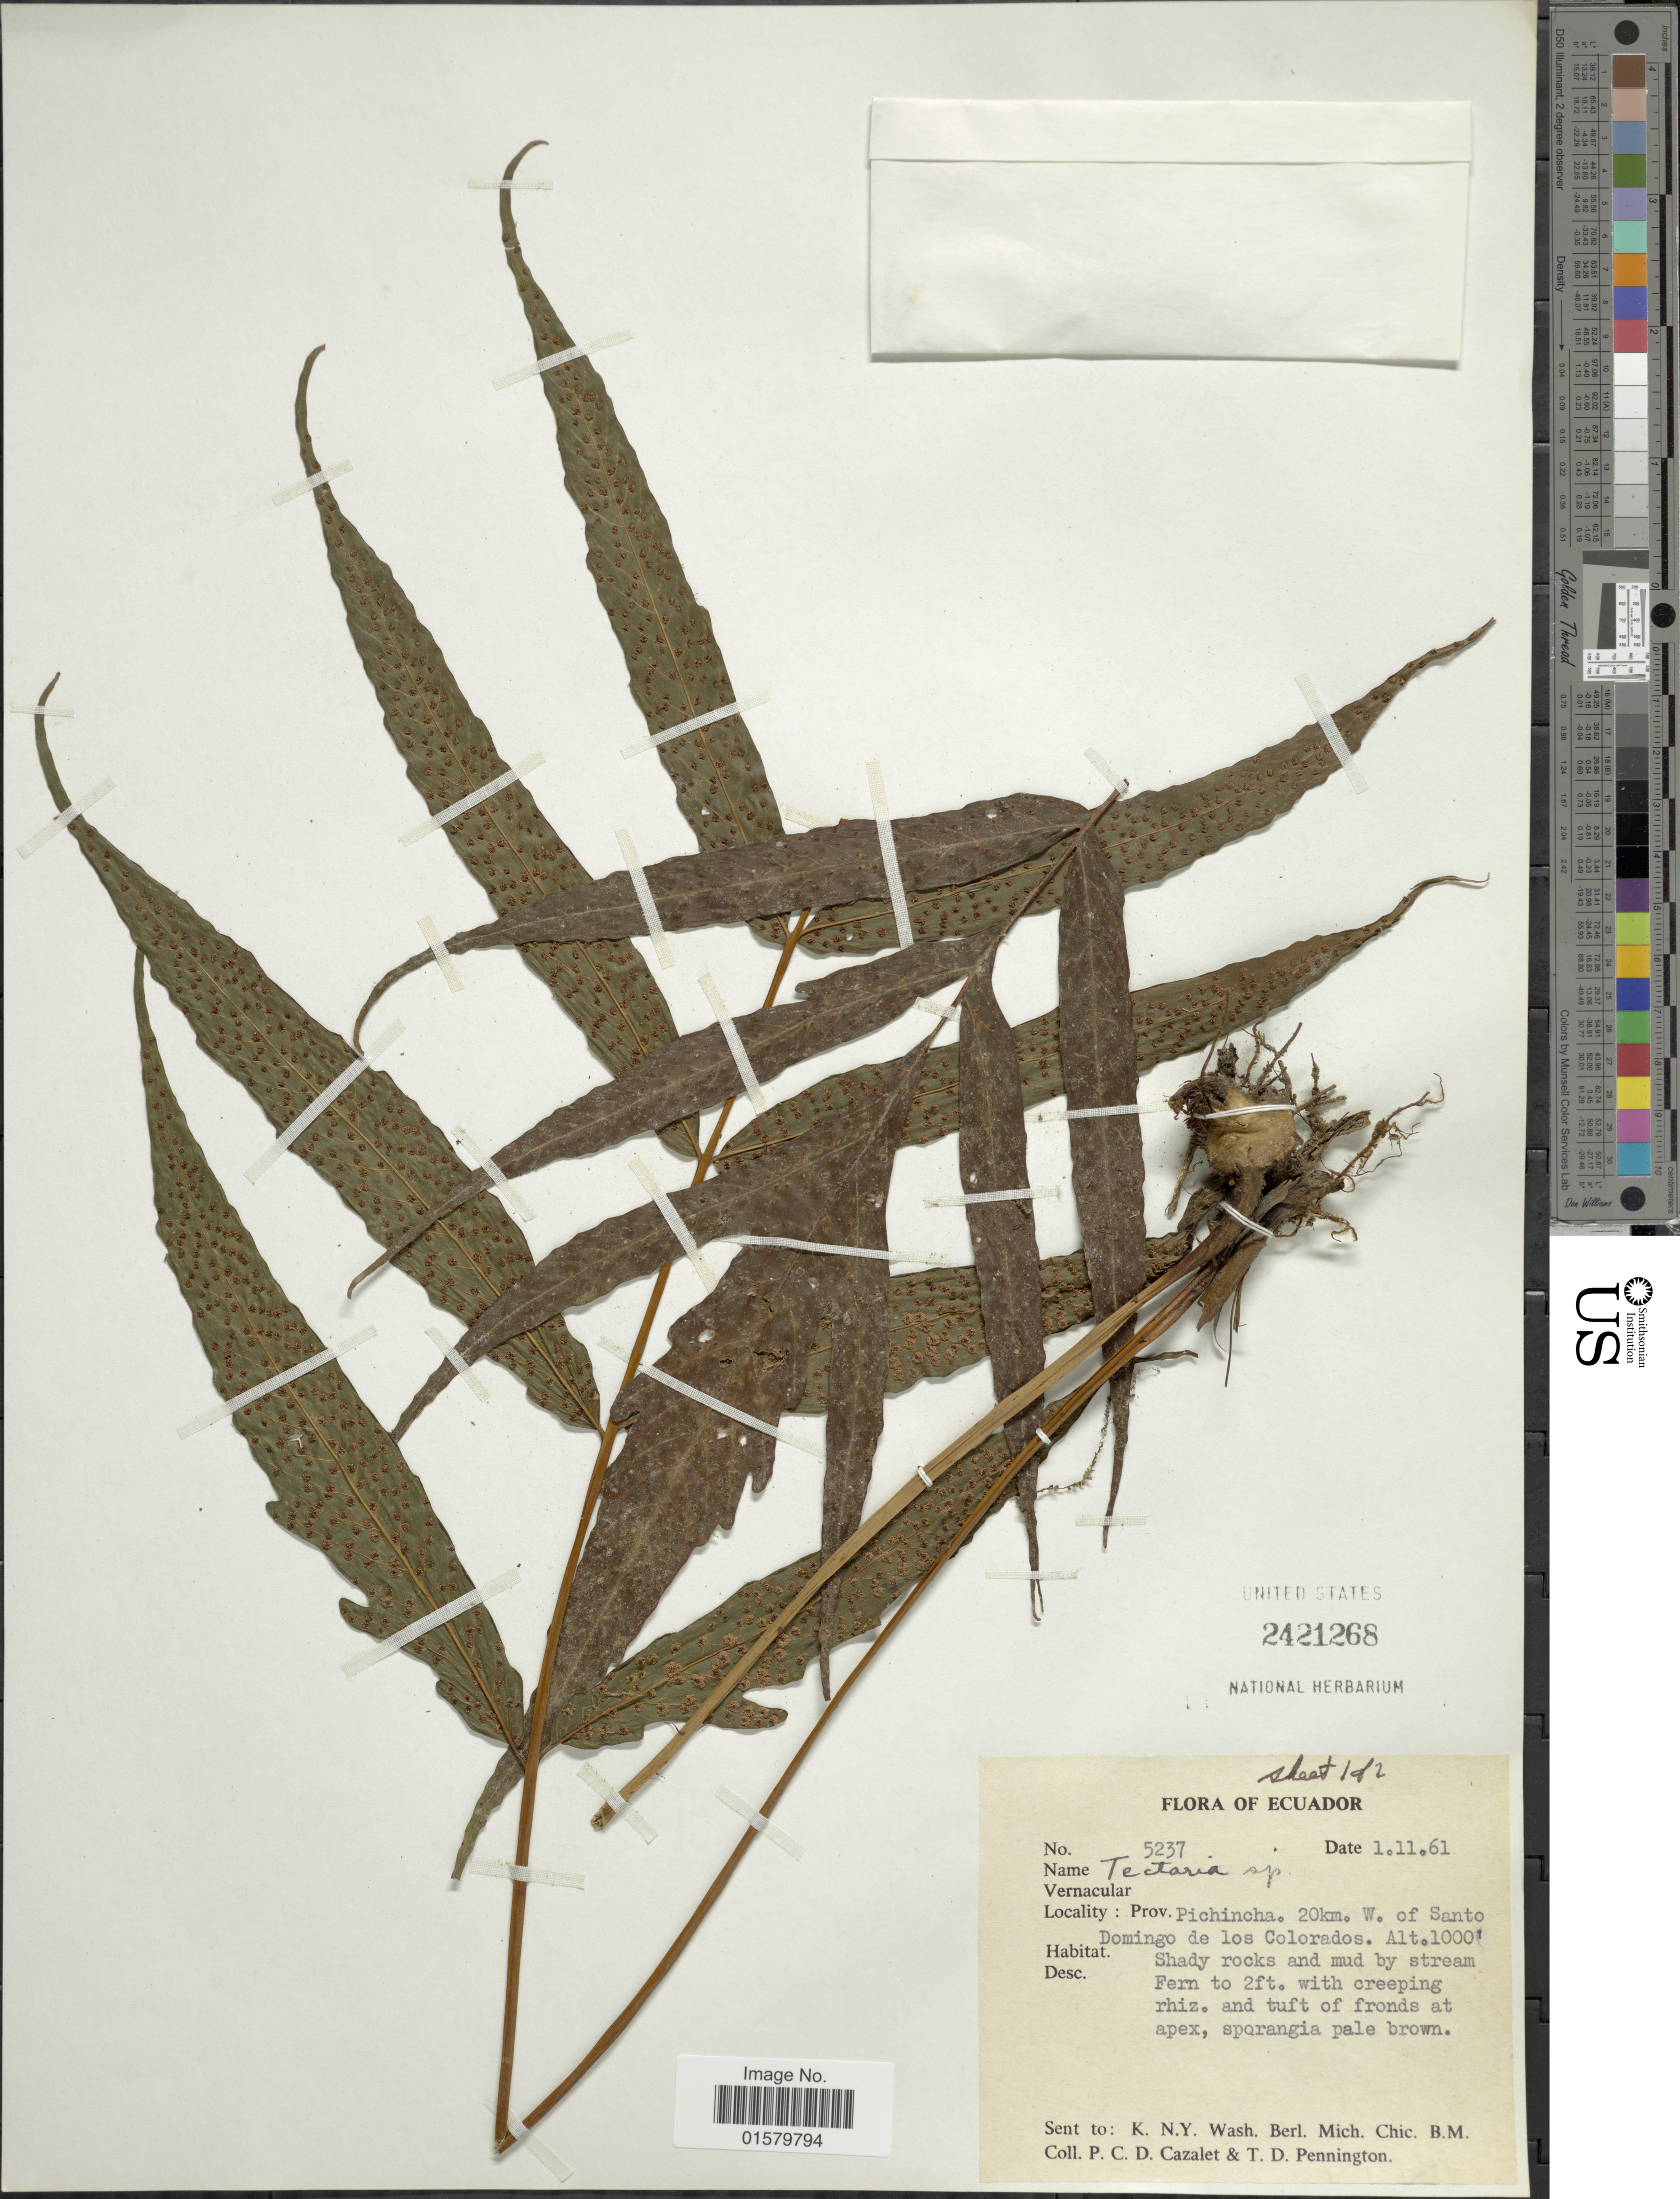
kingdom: Plantae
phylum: Tracheophyta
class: Polypodiopsida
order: Polypodiales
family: Tectariaceae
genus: Tectaria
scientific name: Tectaria lizarzaburui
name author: (Sodiro) C. Chr.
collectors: P. C. D. Cazalet & T. D. Pennington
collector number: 5237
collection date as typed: Transcribed d/m/y: 1/11/61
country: Ecuador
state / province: Pichincha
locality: Prov. Pichincha, 20 km W of Santo Domingo de los Colorados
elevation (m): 305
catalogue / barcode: US 2421268